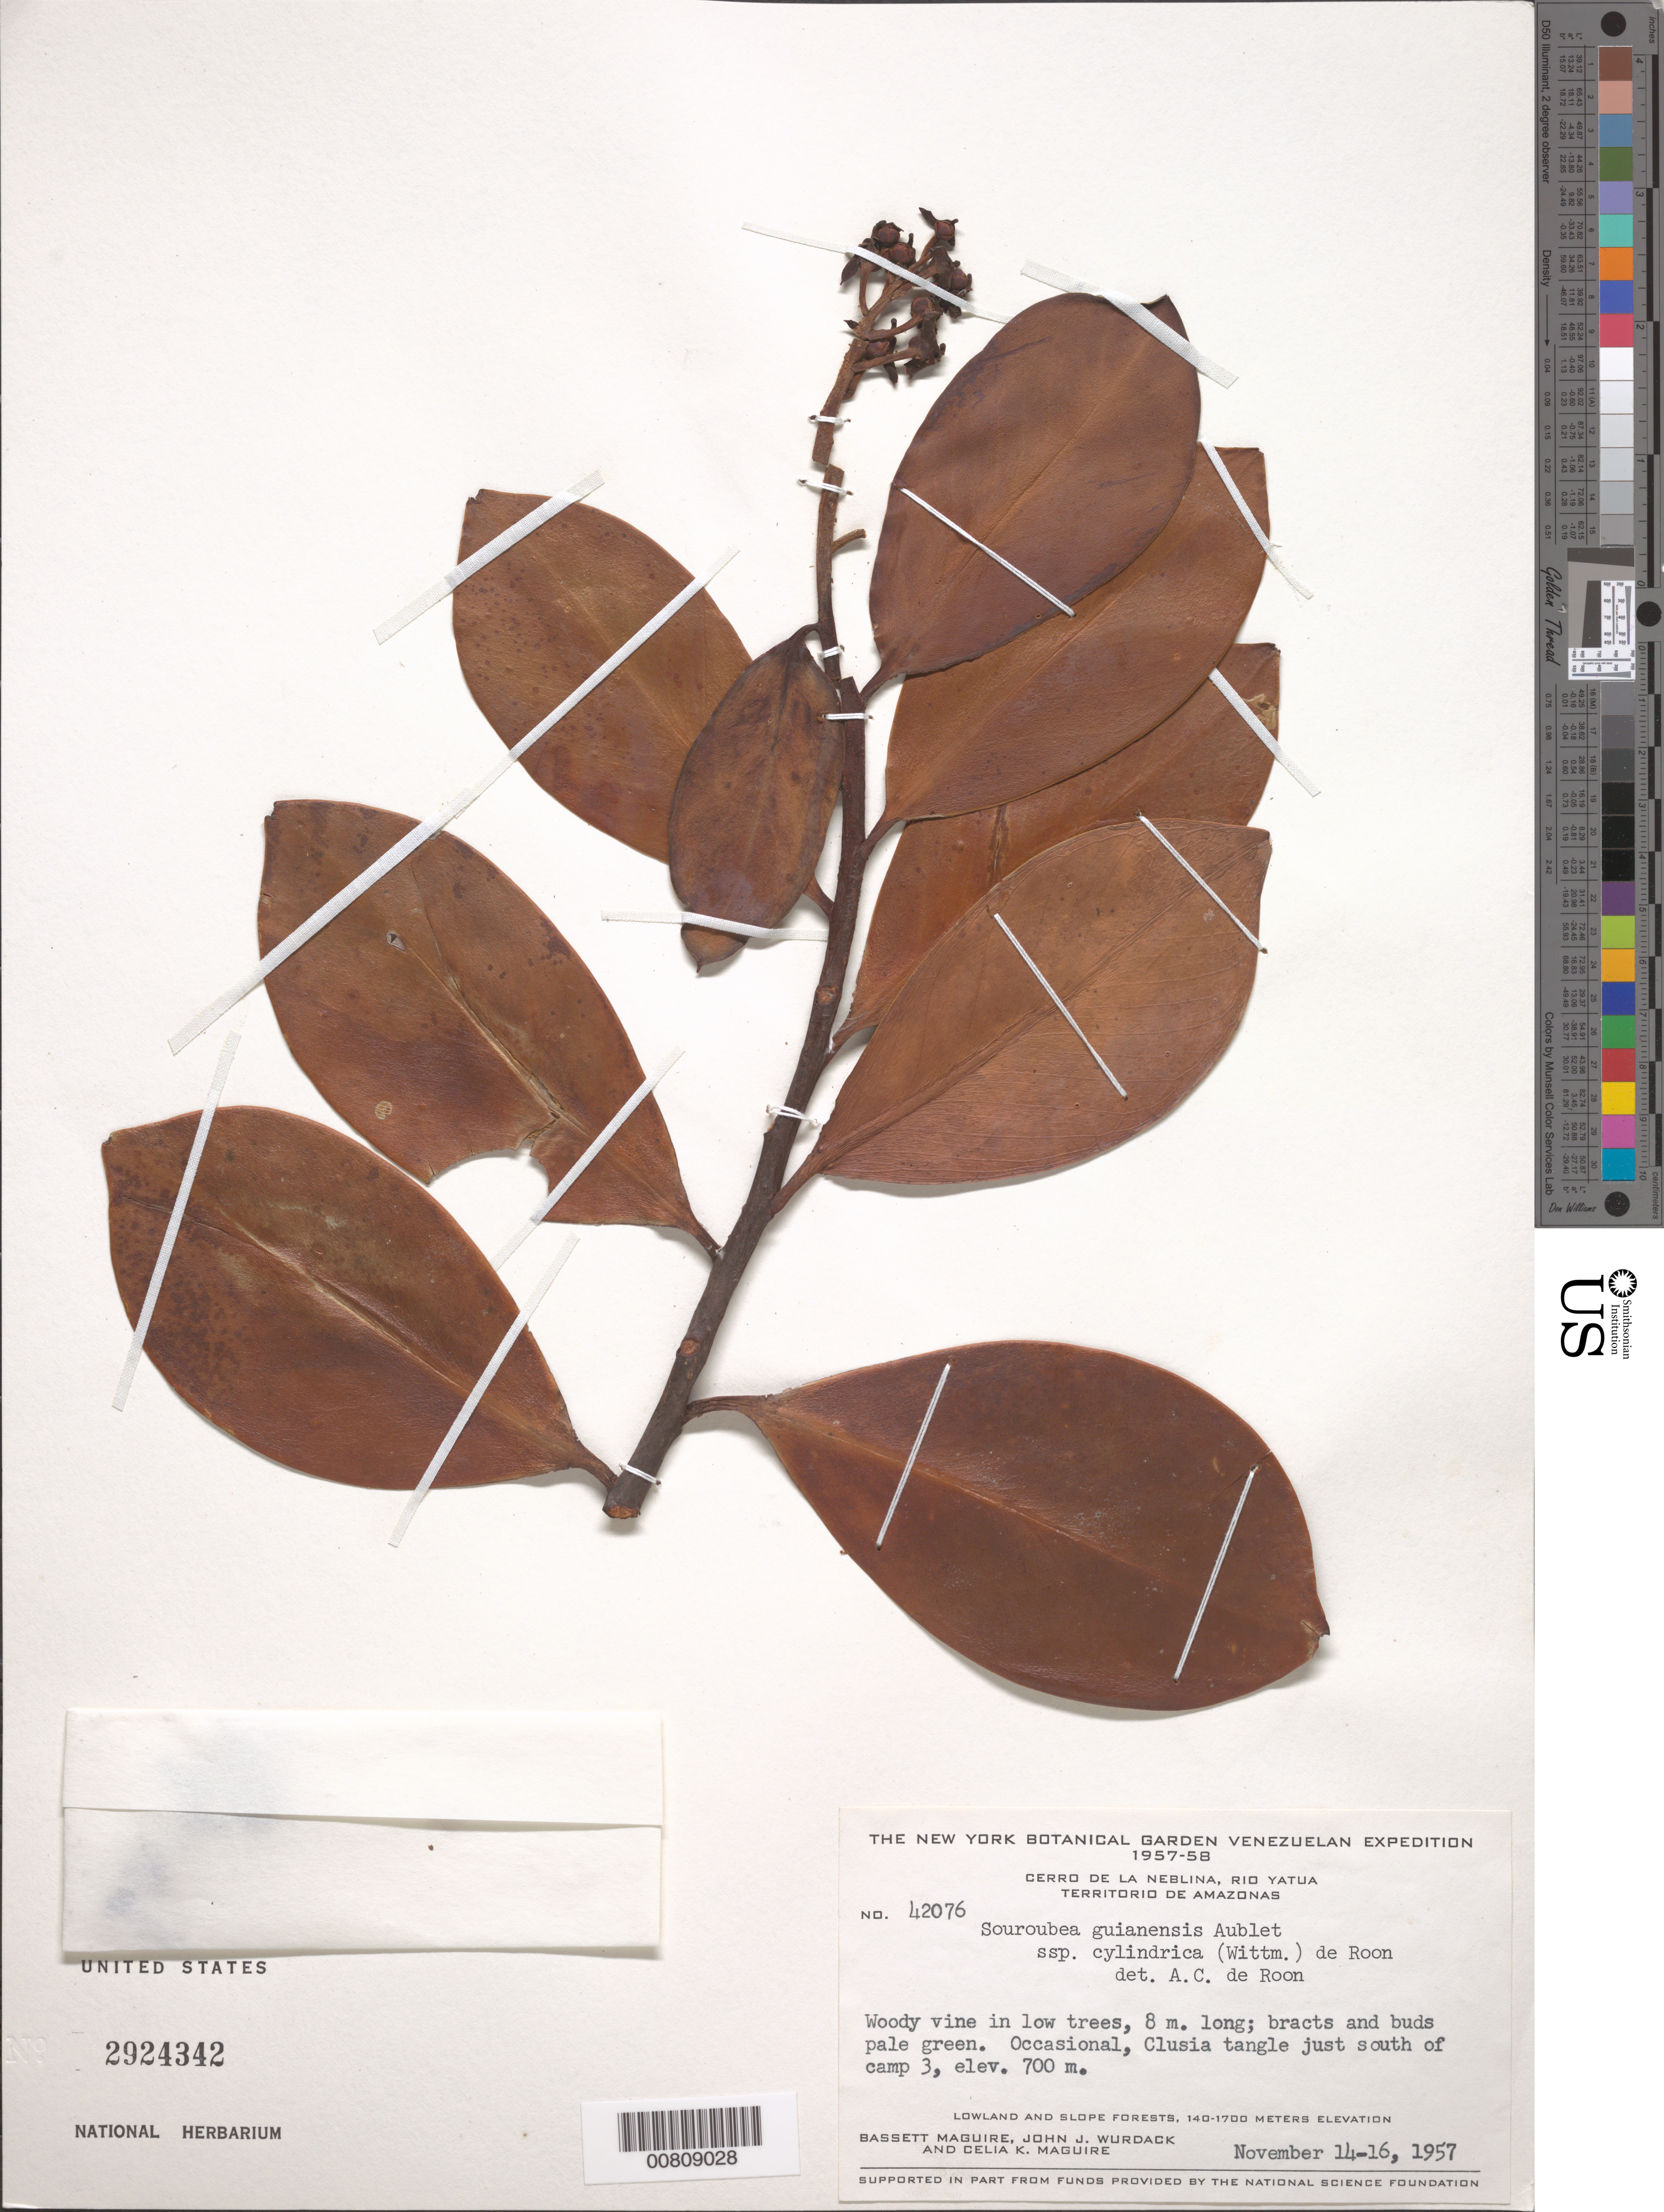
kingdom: Plantae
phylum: Tracheophyta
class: Magnoliopsida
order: Ericales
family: Marcgraviaceae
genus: Souroubea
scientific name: Souroubea guianensis subsp. cylindrica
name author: (Wittm.) de Roon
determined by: de Roon, A. C.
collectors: B. Maguire, J. J. Wurdack & C. K. Maguire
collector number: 42076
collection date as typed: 14-Nov-57 to 16-Nov-57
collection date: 1957-11-14/1957-11-16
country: Venezuela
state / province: Amazonas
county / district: Río Negro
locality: Cerro de la Neblina, Río Yatua, S of Camp 3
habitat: Clusia tangle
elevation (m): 700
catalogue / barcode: US 2924342